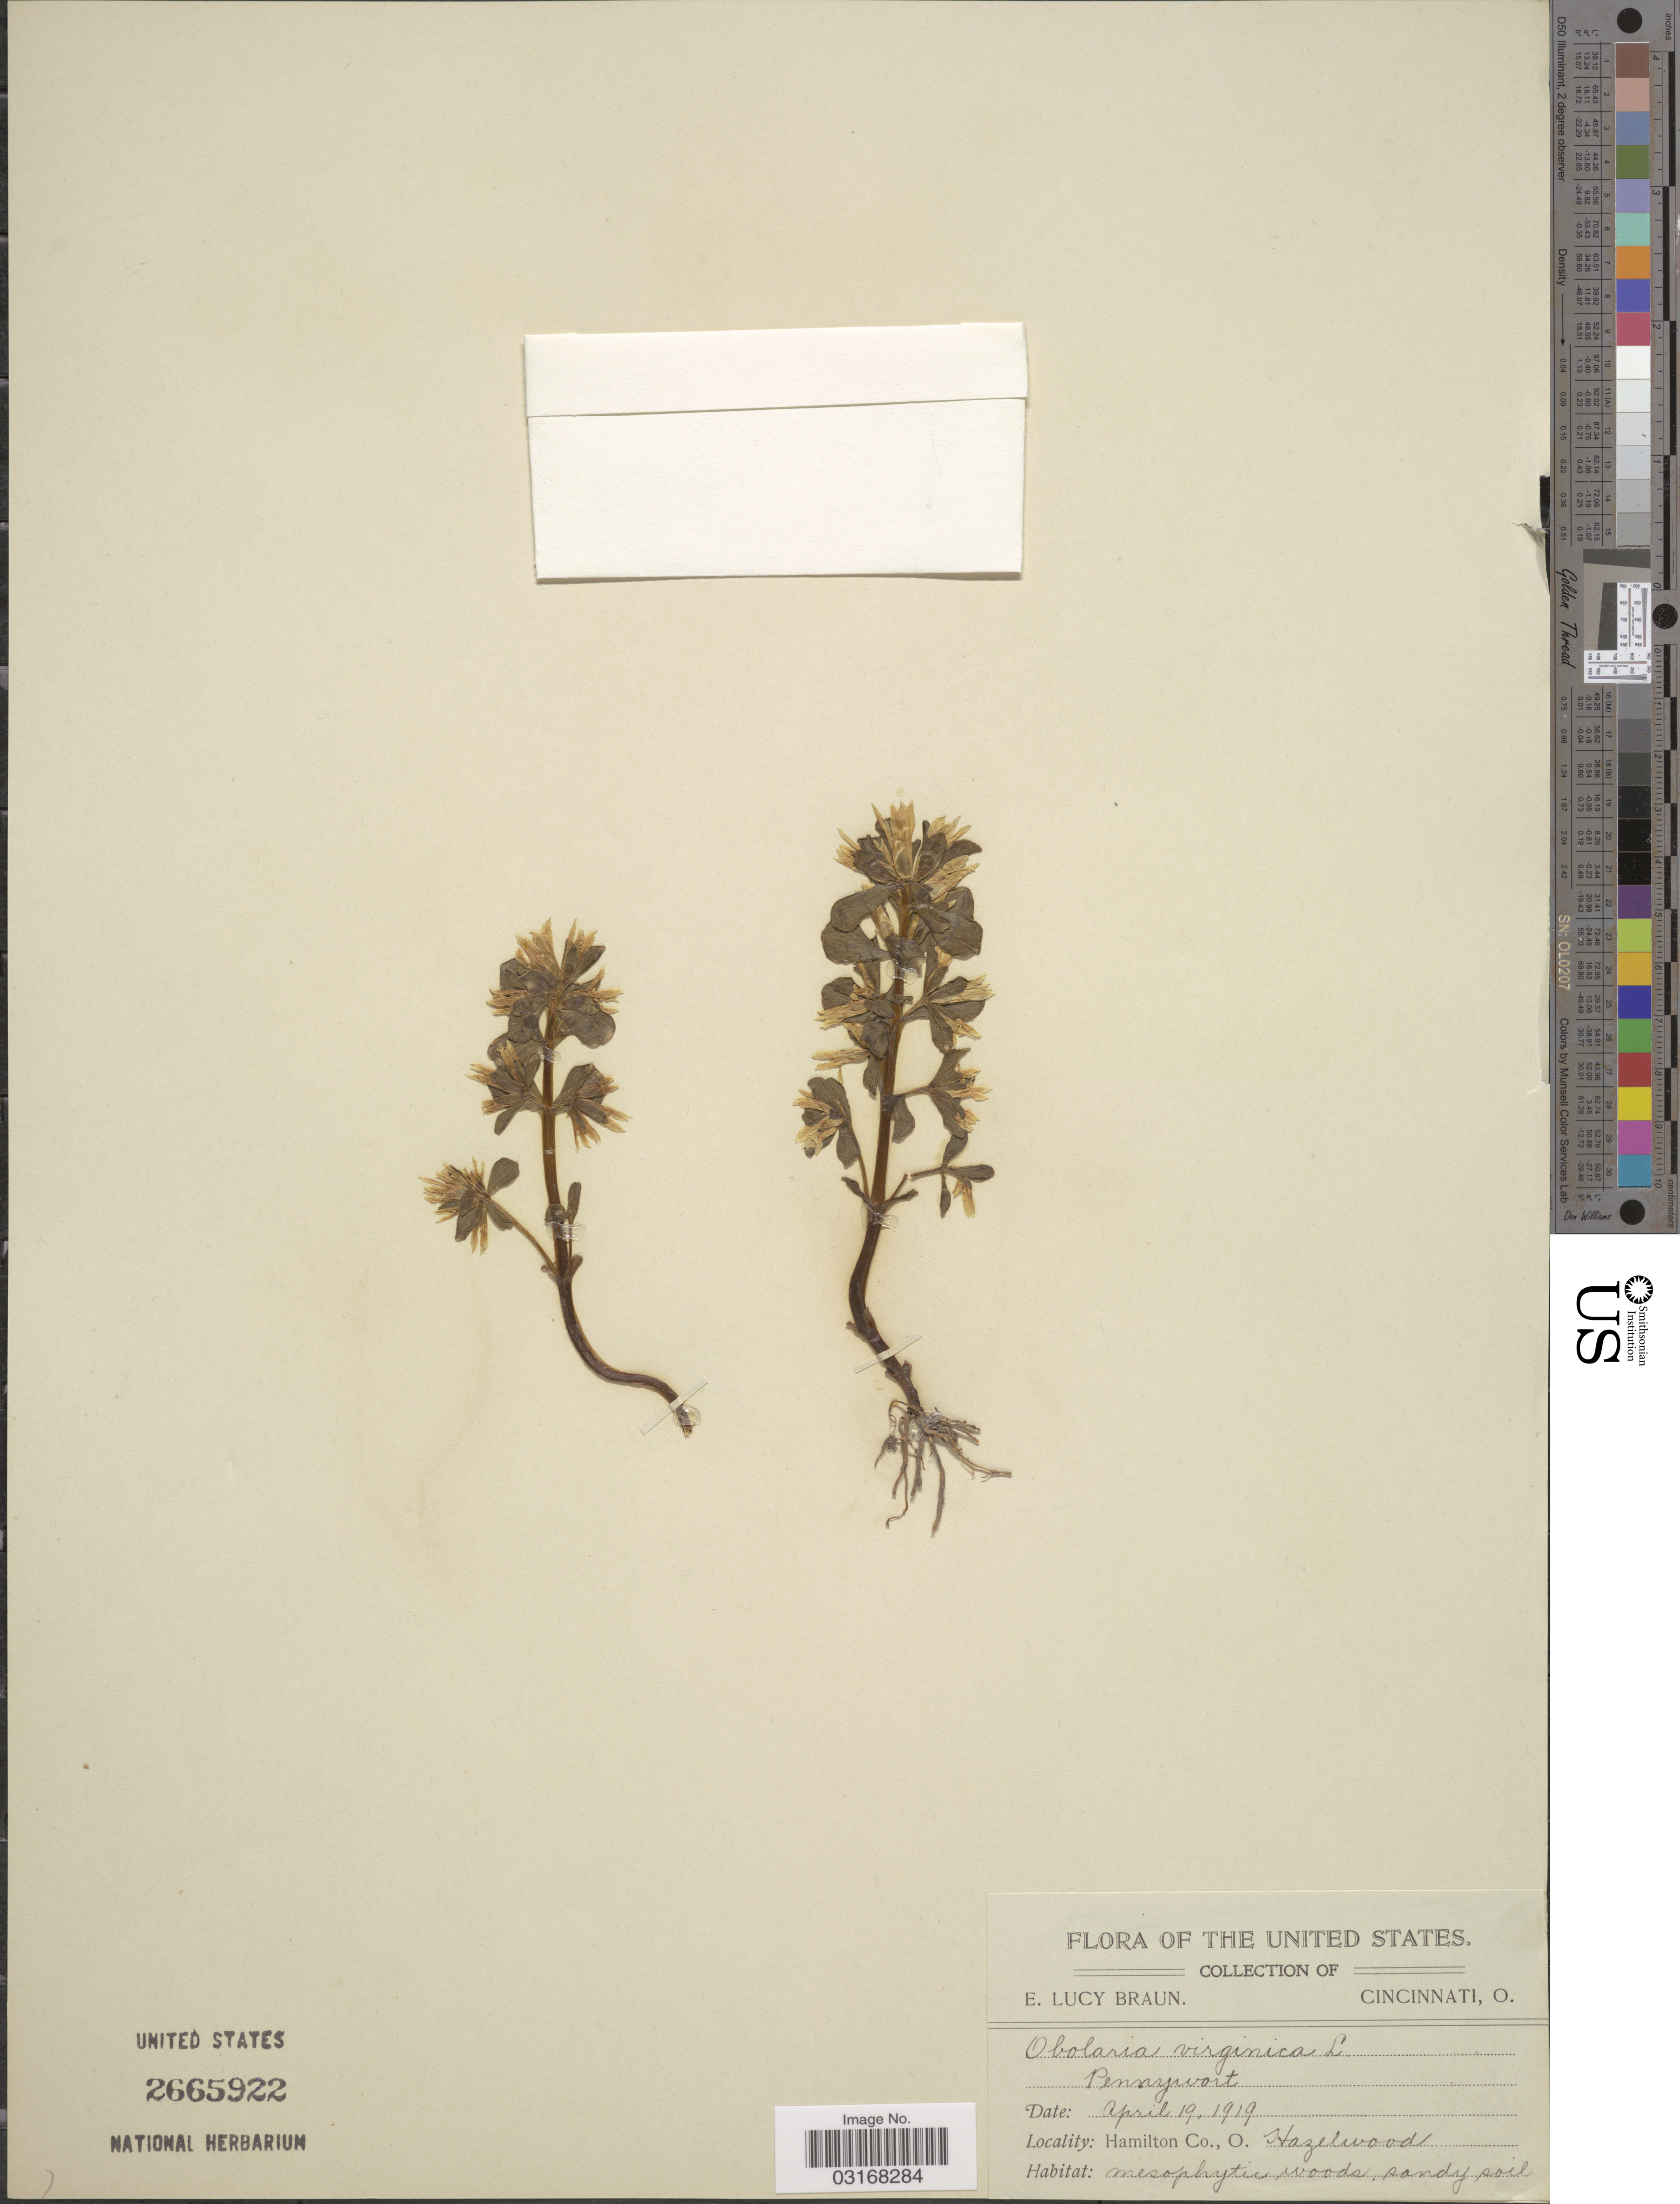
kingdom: Plantae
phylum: Tracheophyta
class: Magnoliopsida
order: Gentianales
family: Gentianaceae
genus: Obolaria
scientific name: Obolaria virginica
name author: L.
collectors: E. Braun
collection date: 1919-04-19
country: United States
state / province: Ohio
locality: Hamilton Co., O. Hazelwood.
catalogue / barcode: US 2665922